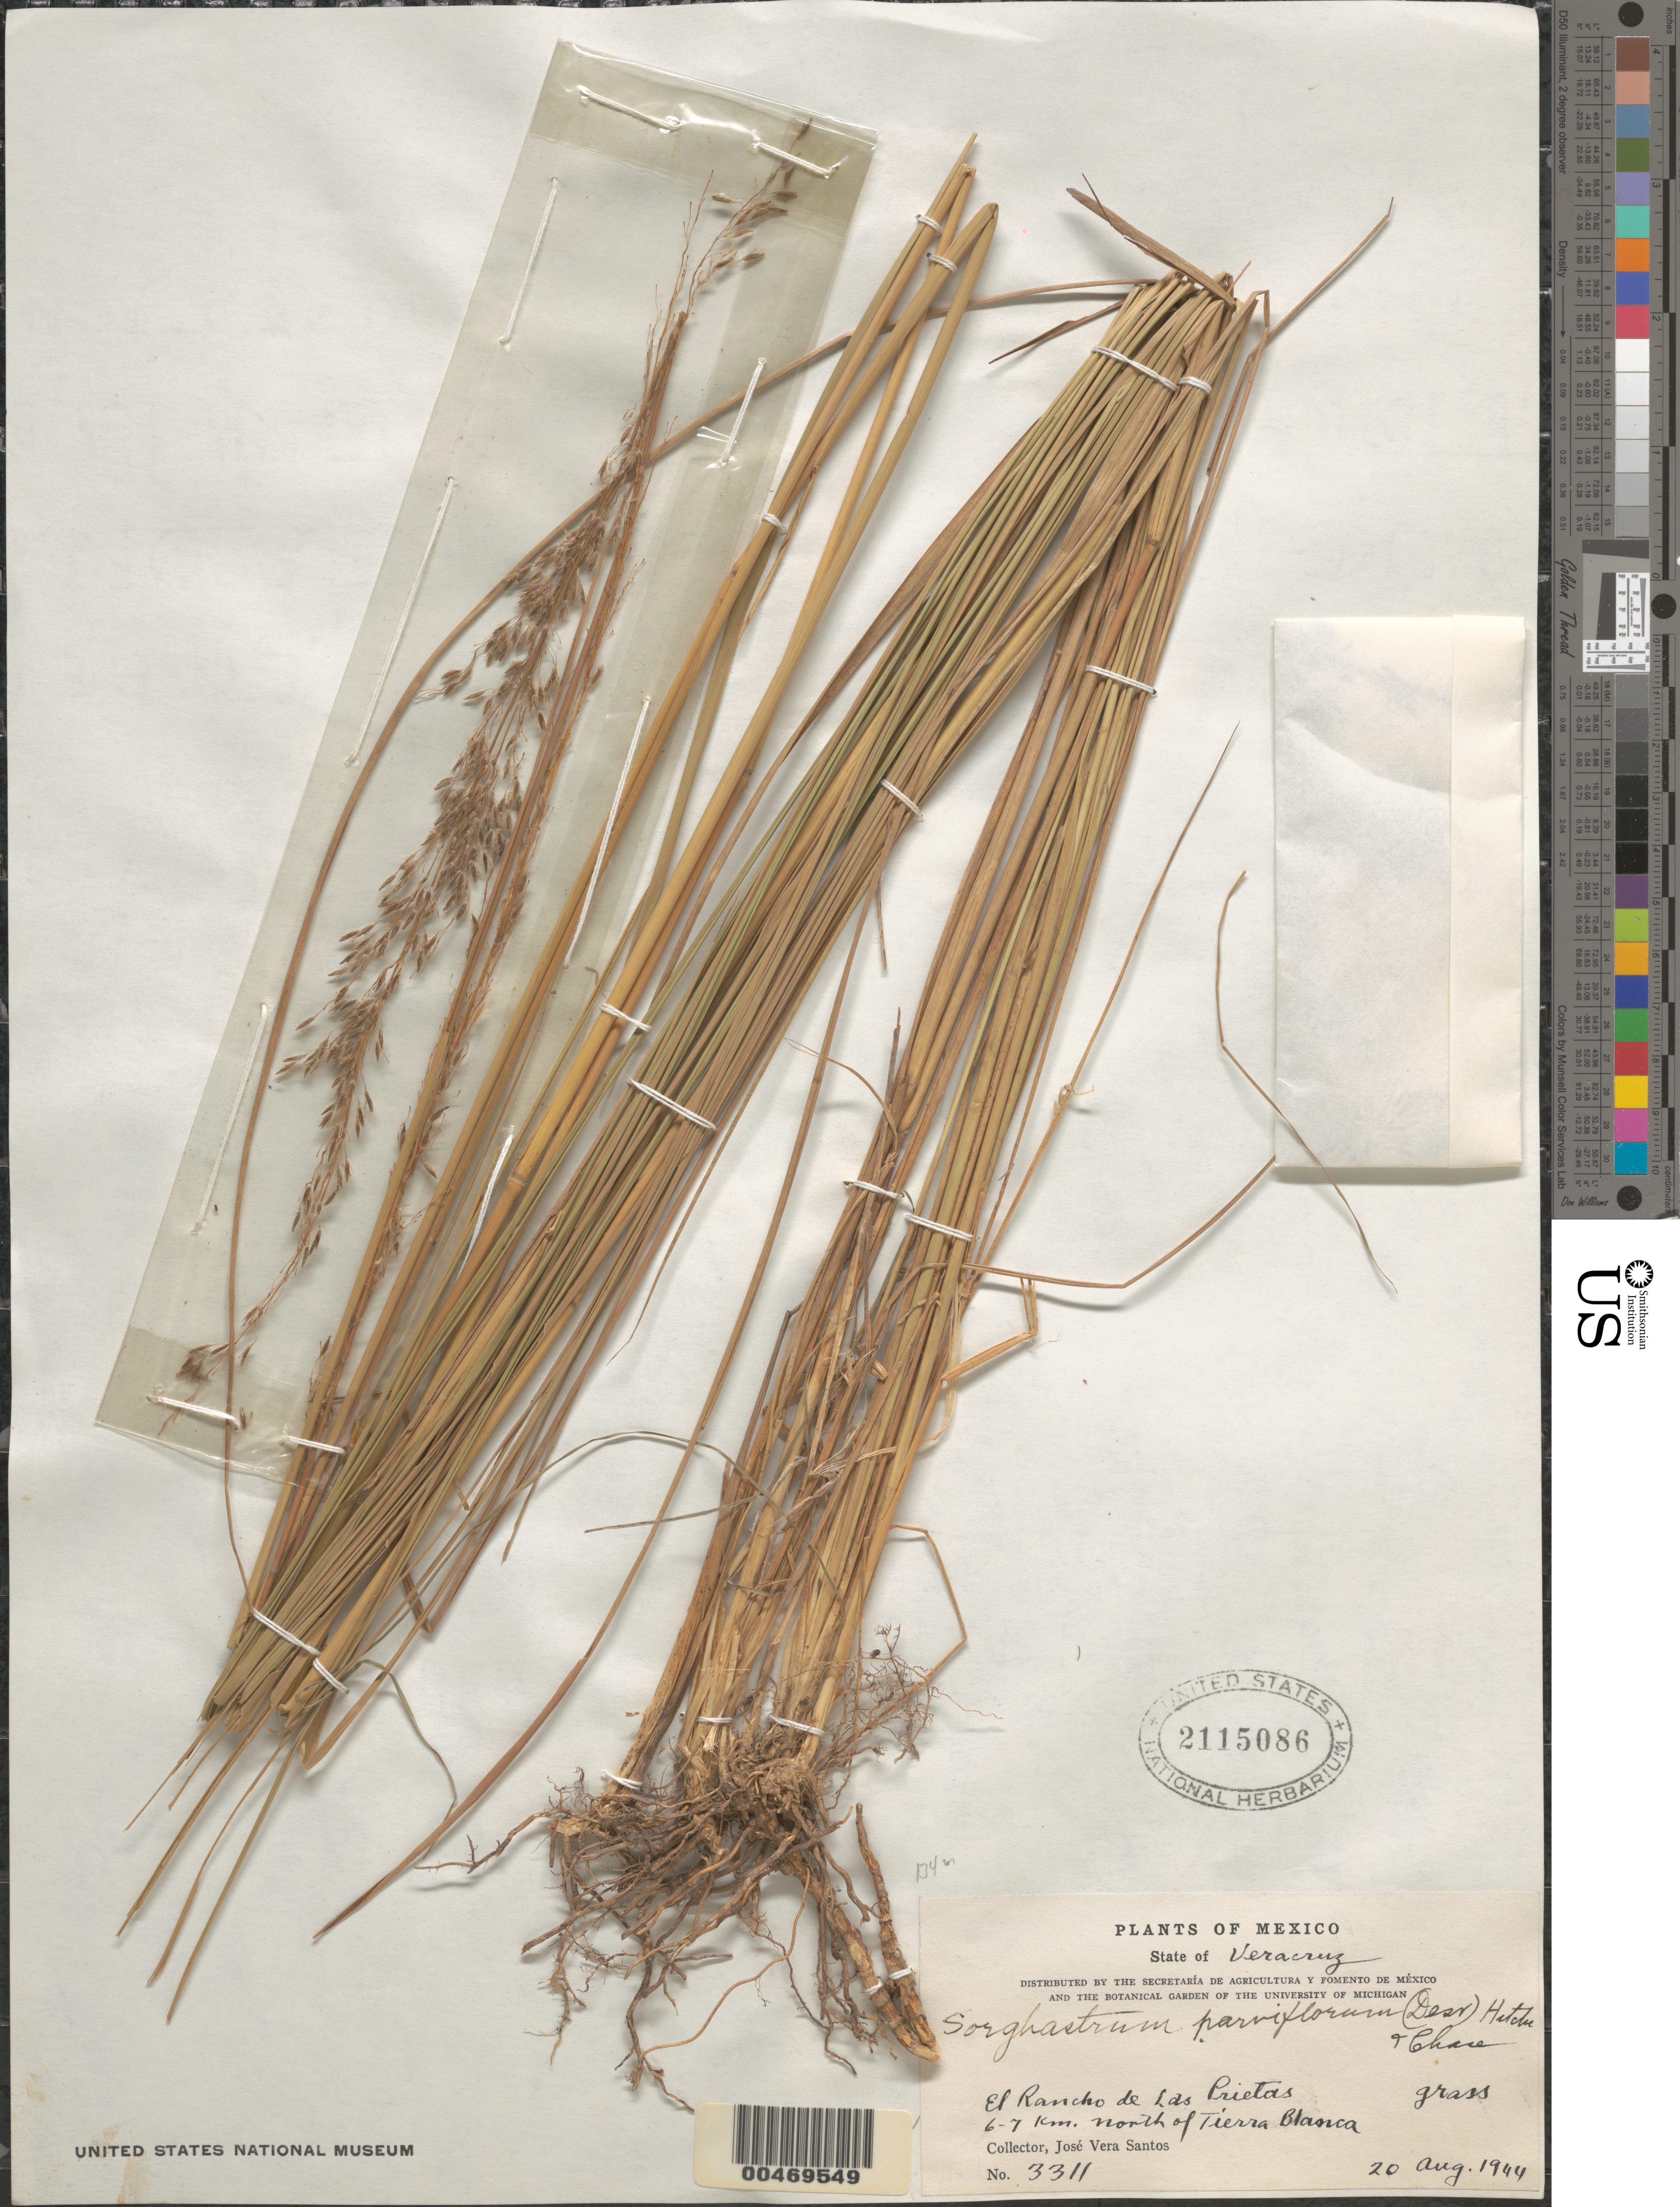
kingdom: Plantae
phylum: Tracheophyta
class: Liliopsida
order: Poales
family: Poaceae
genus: Sorghastrum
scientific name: Sorghastrum setosum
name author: (Griseb.) Hitchc.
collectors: J. V. Santos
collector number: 3311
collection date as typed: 20 Aug 1944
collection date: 1944-08-20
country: Mexico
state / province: Veracruz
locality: El Rancho de Las Prietas, 6-7 km N of Tierra Blanca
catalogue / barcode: US 2115086